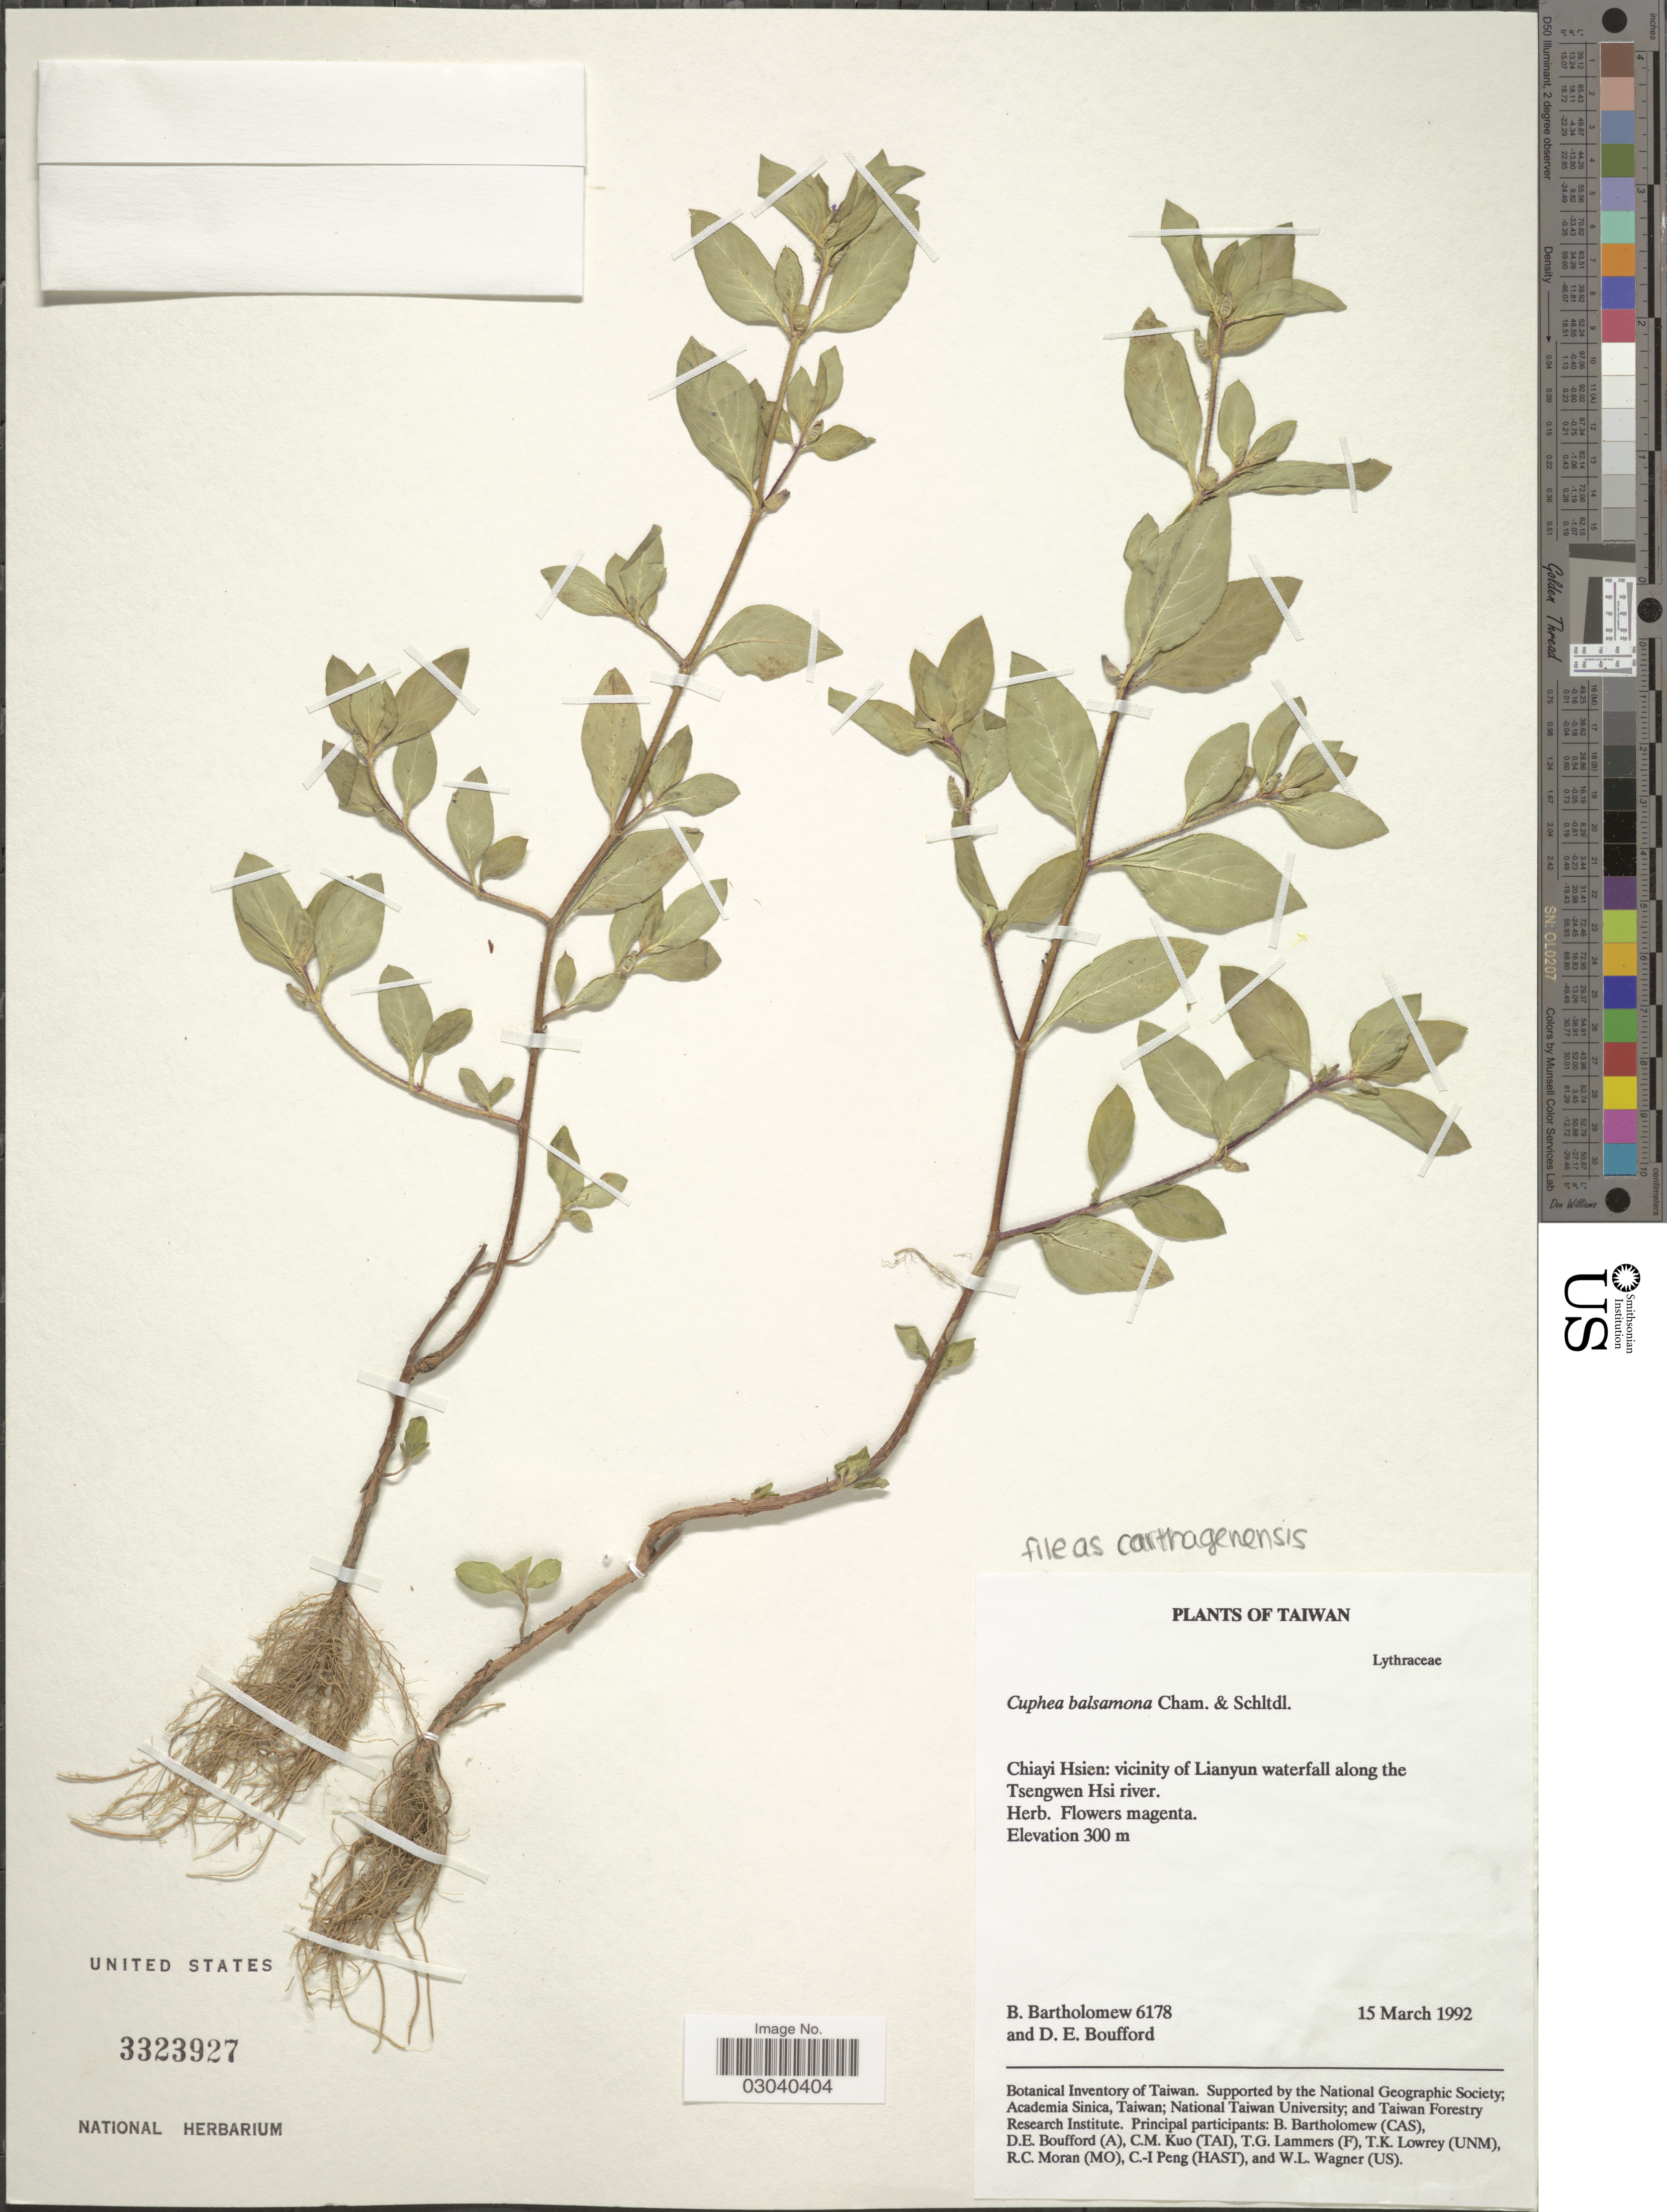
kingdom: Plantae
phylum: Tracheophyta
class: Magnoliopsida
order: Myrtales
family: Lythraceae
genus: Cuphea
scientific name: Cuphea carthagenensis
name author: (Jacq.) J.F. Macbr.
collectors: B. Bartholomew & D. E. Boufford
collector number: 6178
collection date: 1992-03-15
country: Taiwan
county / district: Chiayi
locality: Chiayi Hsien: vicinity of Lianyun waterfall along the Tsengweni river.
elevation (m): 300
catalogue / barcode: US 3323927